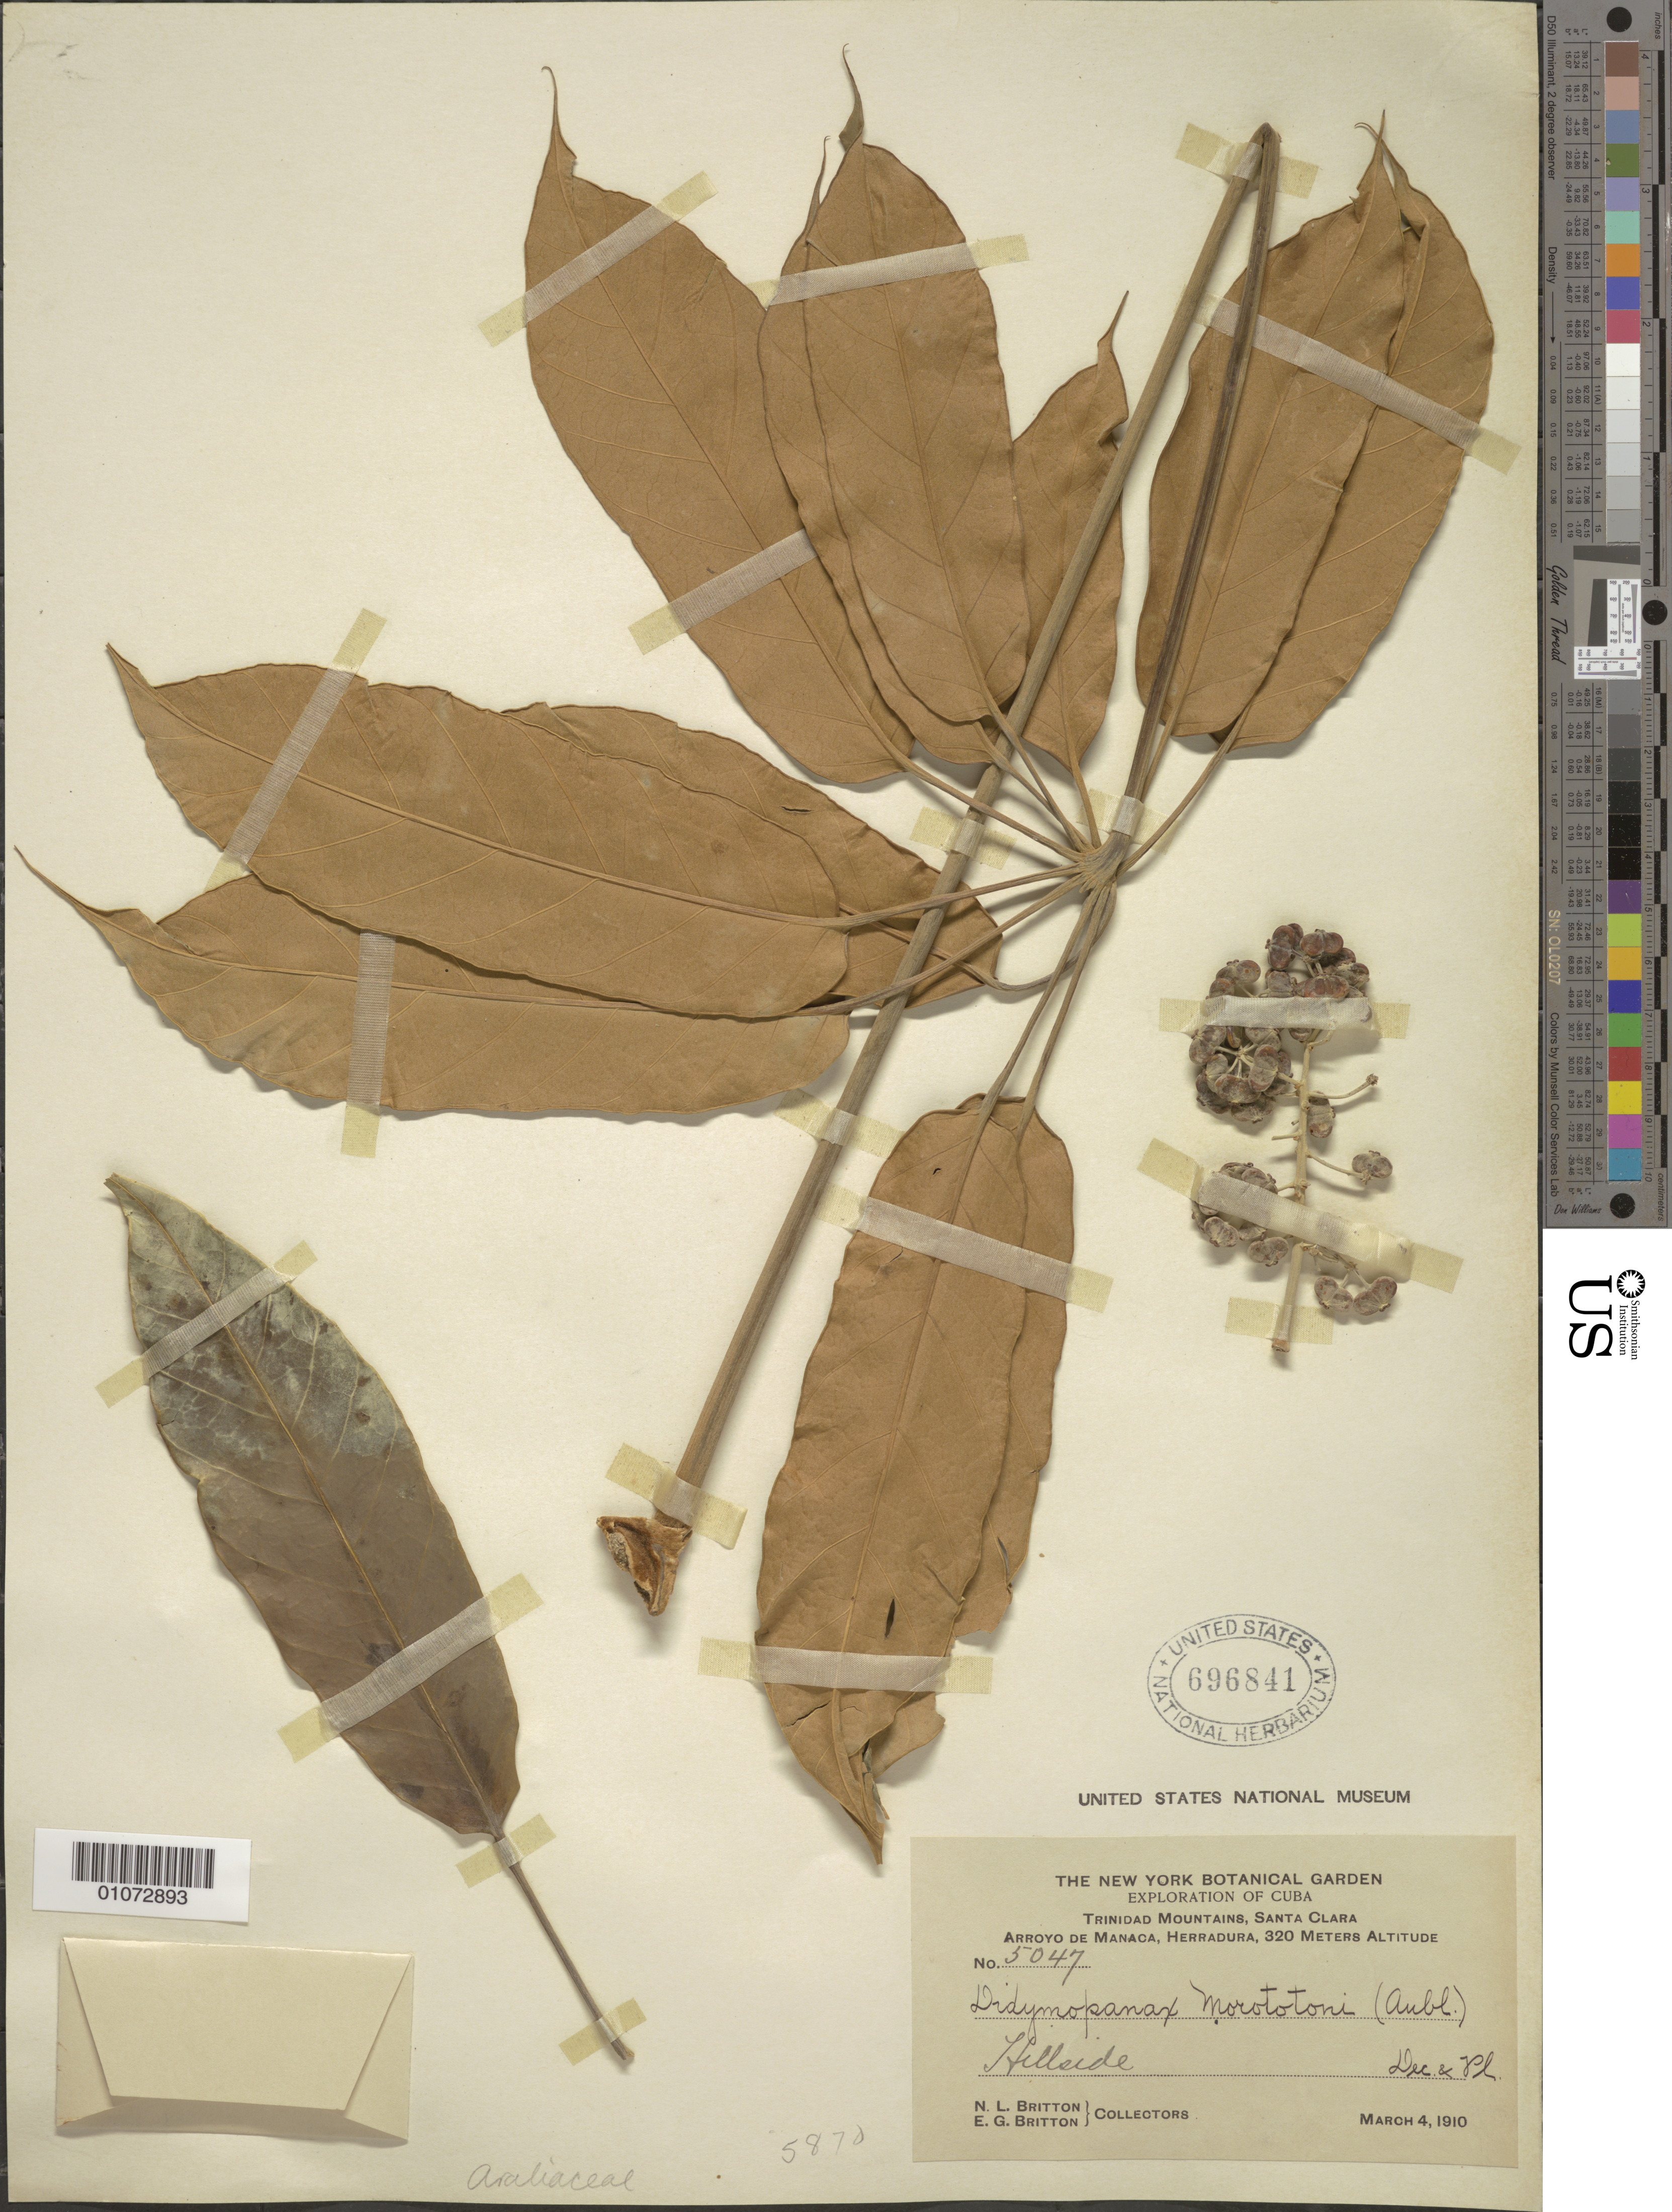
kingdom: Plantae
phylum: Tracheophyta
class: Magnoliopsida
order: Apiales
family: Araliaceae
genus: Didymopanax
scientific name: Didymopanax morototoni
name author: (Aubl.) Decne. & Planch.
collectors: N. Britton & E. G. Britton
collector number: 5047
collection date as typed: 04 Mar 1910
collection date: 1910-03-04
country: Cuba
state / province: Villa Clara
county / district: Santa Clara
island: Cuba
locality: Trinidad Mountains, Arroyo de Manaca, Herradura, hillside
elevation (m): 320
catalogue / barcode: US 696841